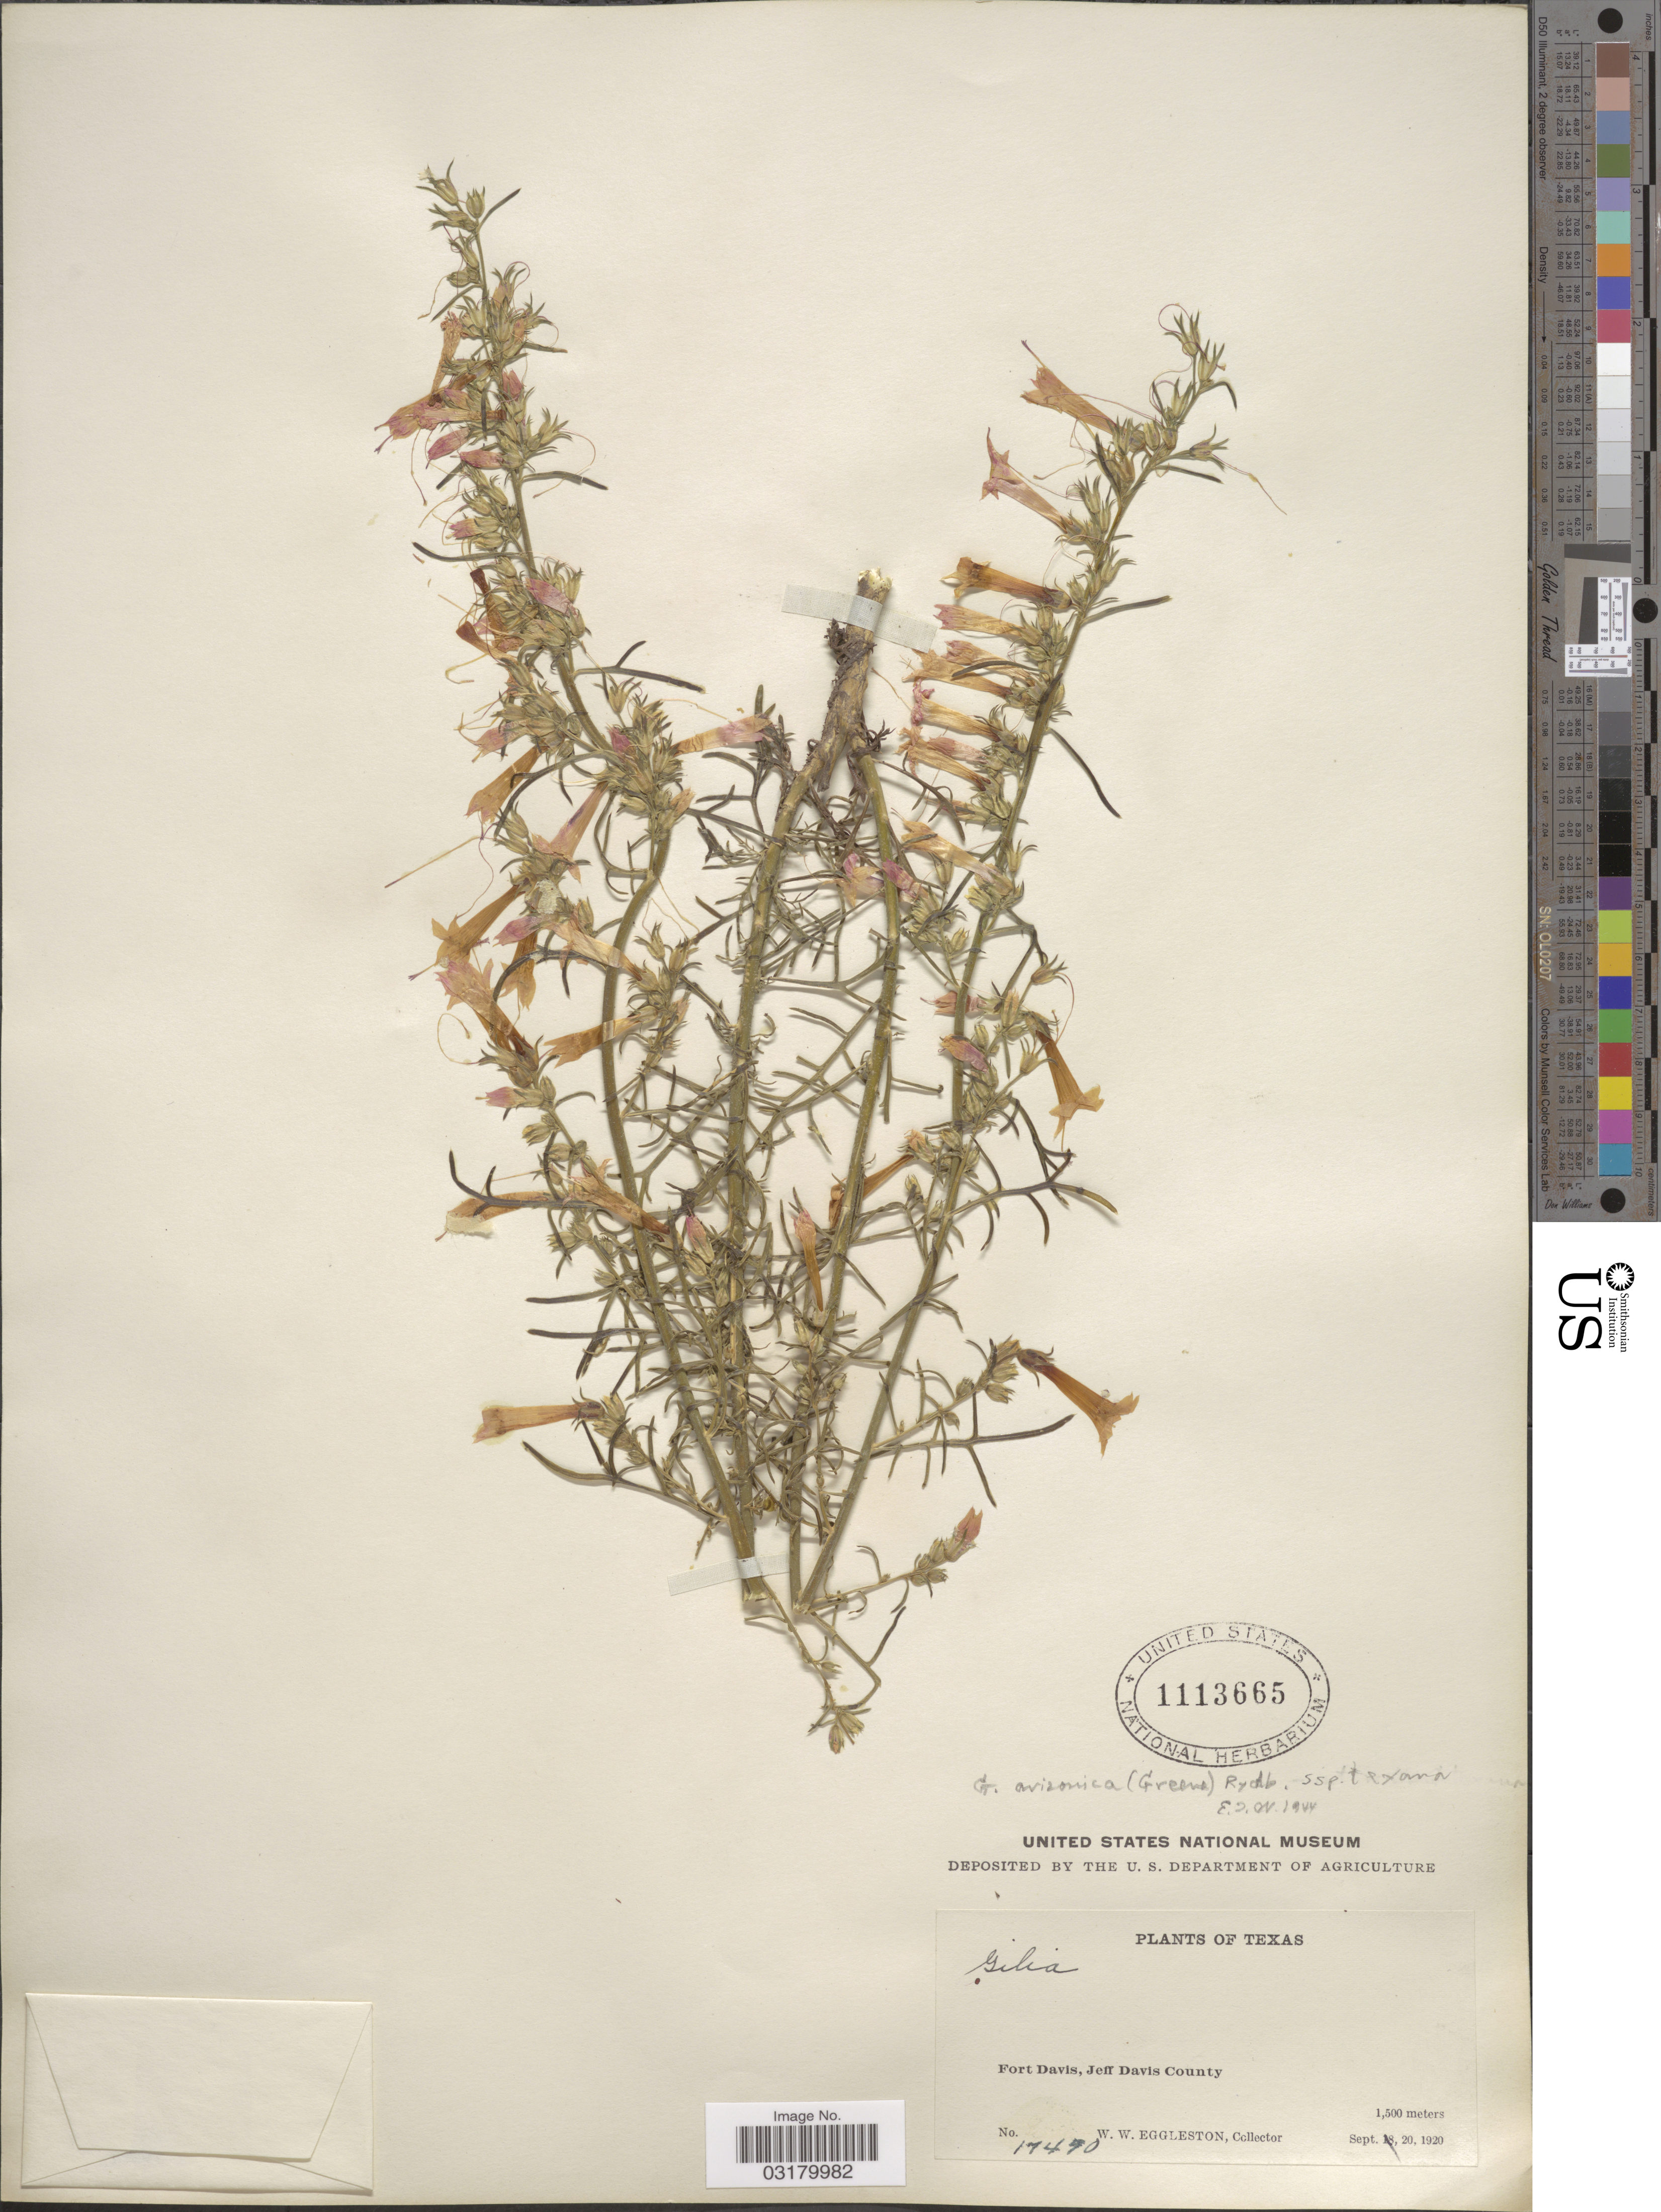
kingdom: Plantae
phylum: Tracheophyta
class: Magnoliopsida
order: Ericales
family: Polemoniaceae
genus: Ipomopsis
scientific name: Ipomopsis aggregata subsp. formosissima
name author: (Greene) Wherry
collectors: W. W. Eggleston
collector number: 17470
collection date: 1920-09-20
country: United States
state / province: Texas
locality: Fort Davis, Jeff Davis County.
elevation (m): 1500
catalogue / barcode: US 1113665